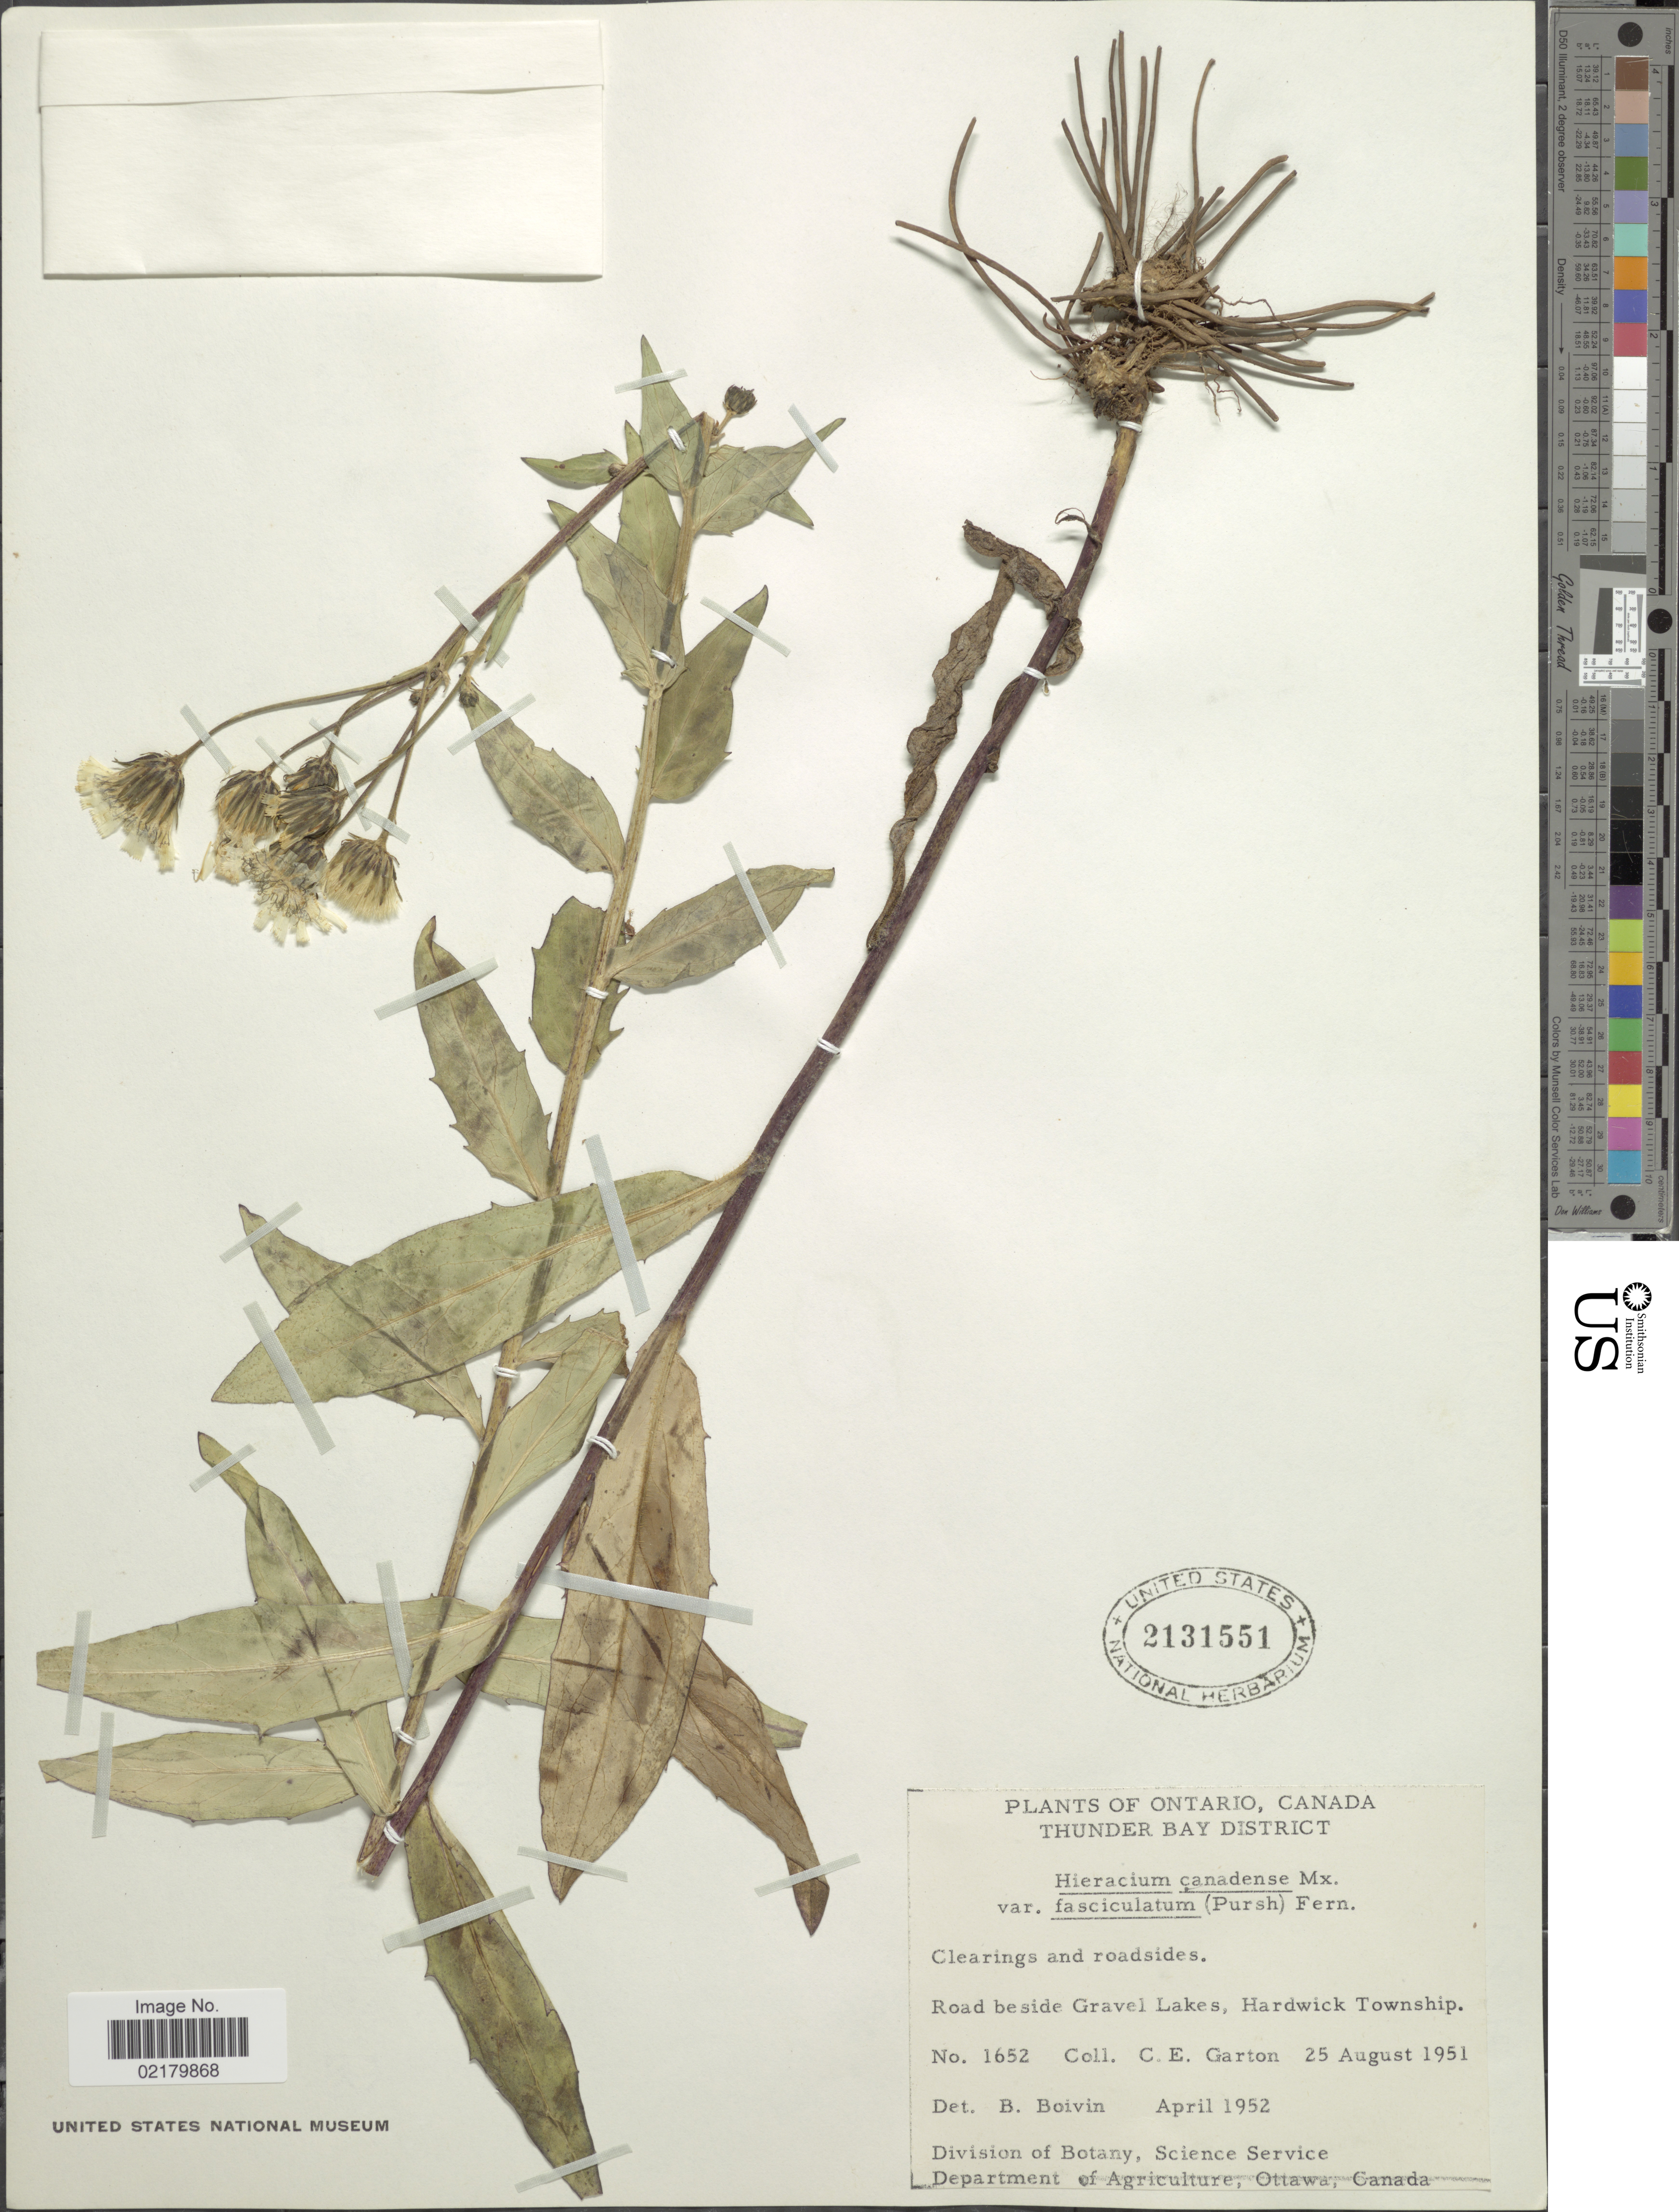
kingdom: Plantae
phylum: Tracheophyta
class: Magnoliopsida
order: Asterales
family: Asteraceae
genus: Hieracium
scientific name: Hieracium canadense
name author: Michx.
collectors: C. E. Garton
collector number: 1652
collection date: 1951-08-25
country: Canada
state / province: Ontario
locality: Thunder Bay District, Clearings and roadsides, Roadside beside Gravel Lakes, Hardwick Township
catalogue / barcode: US 2131551